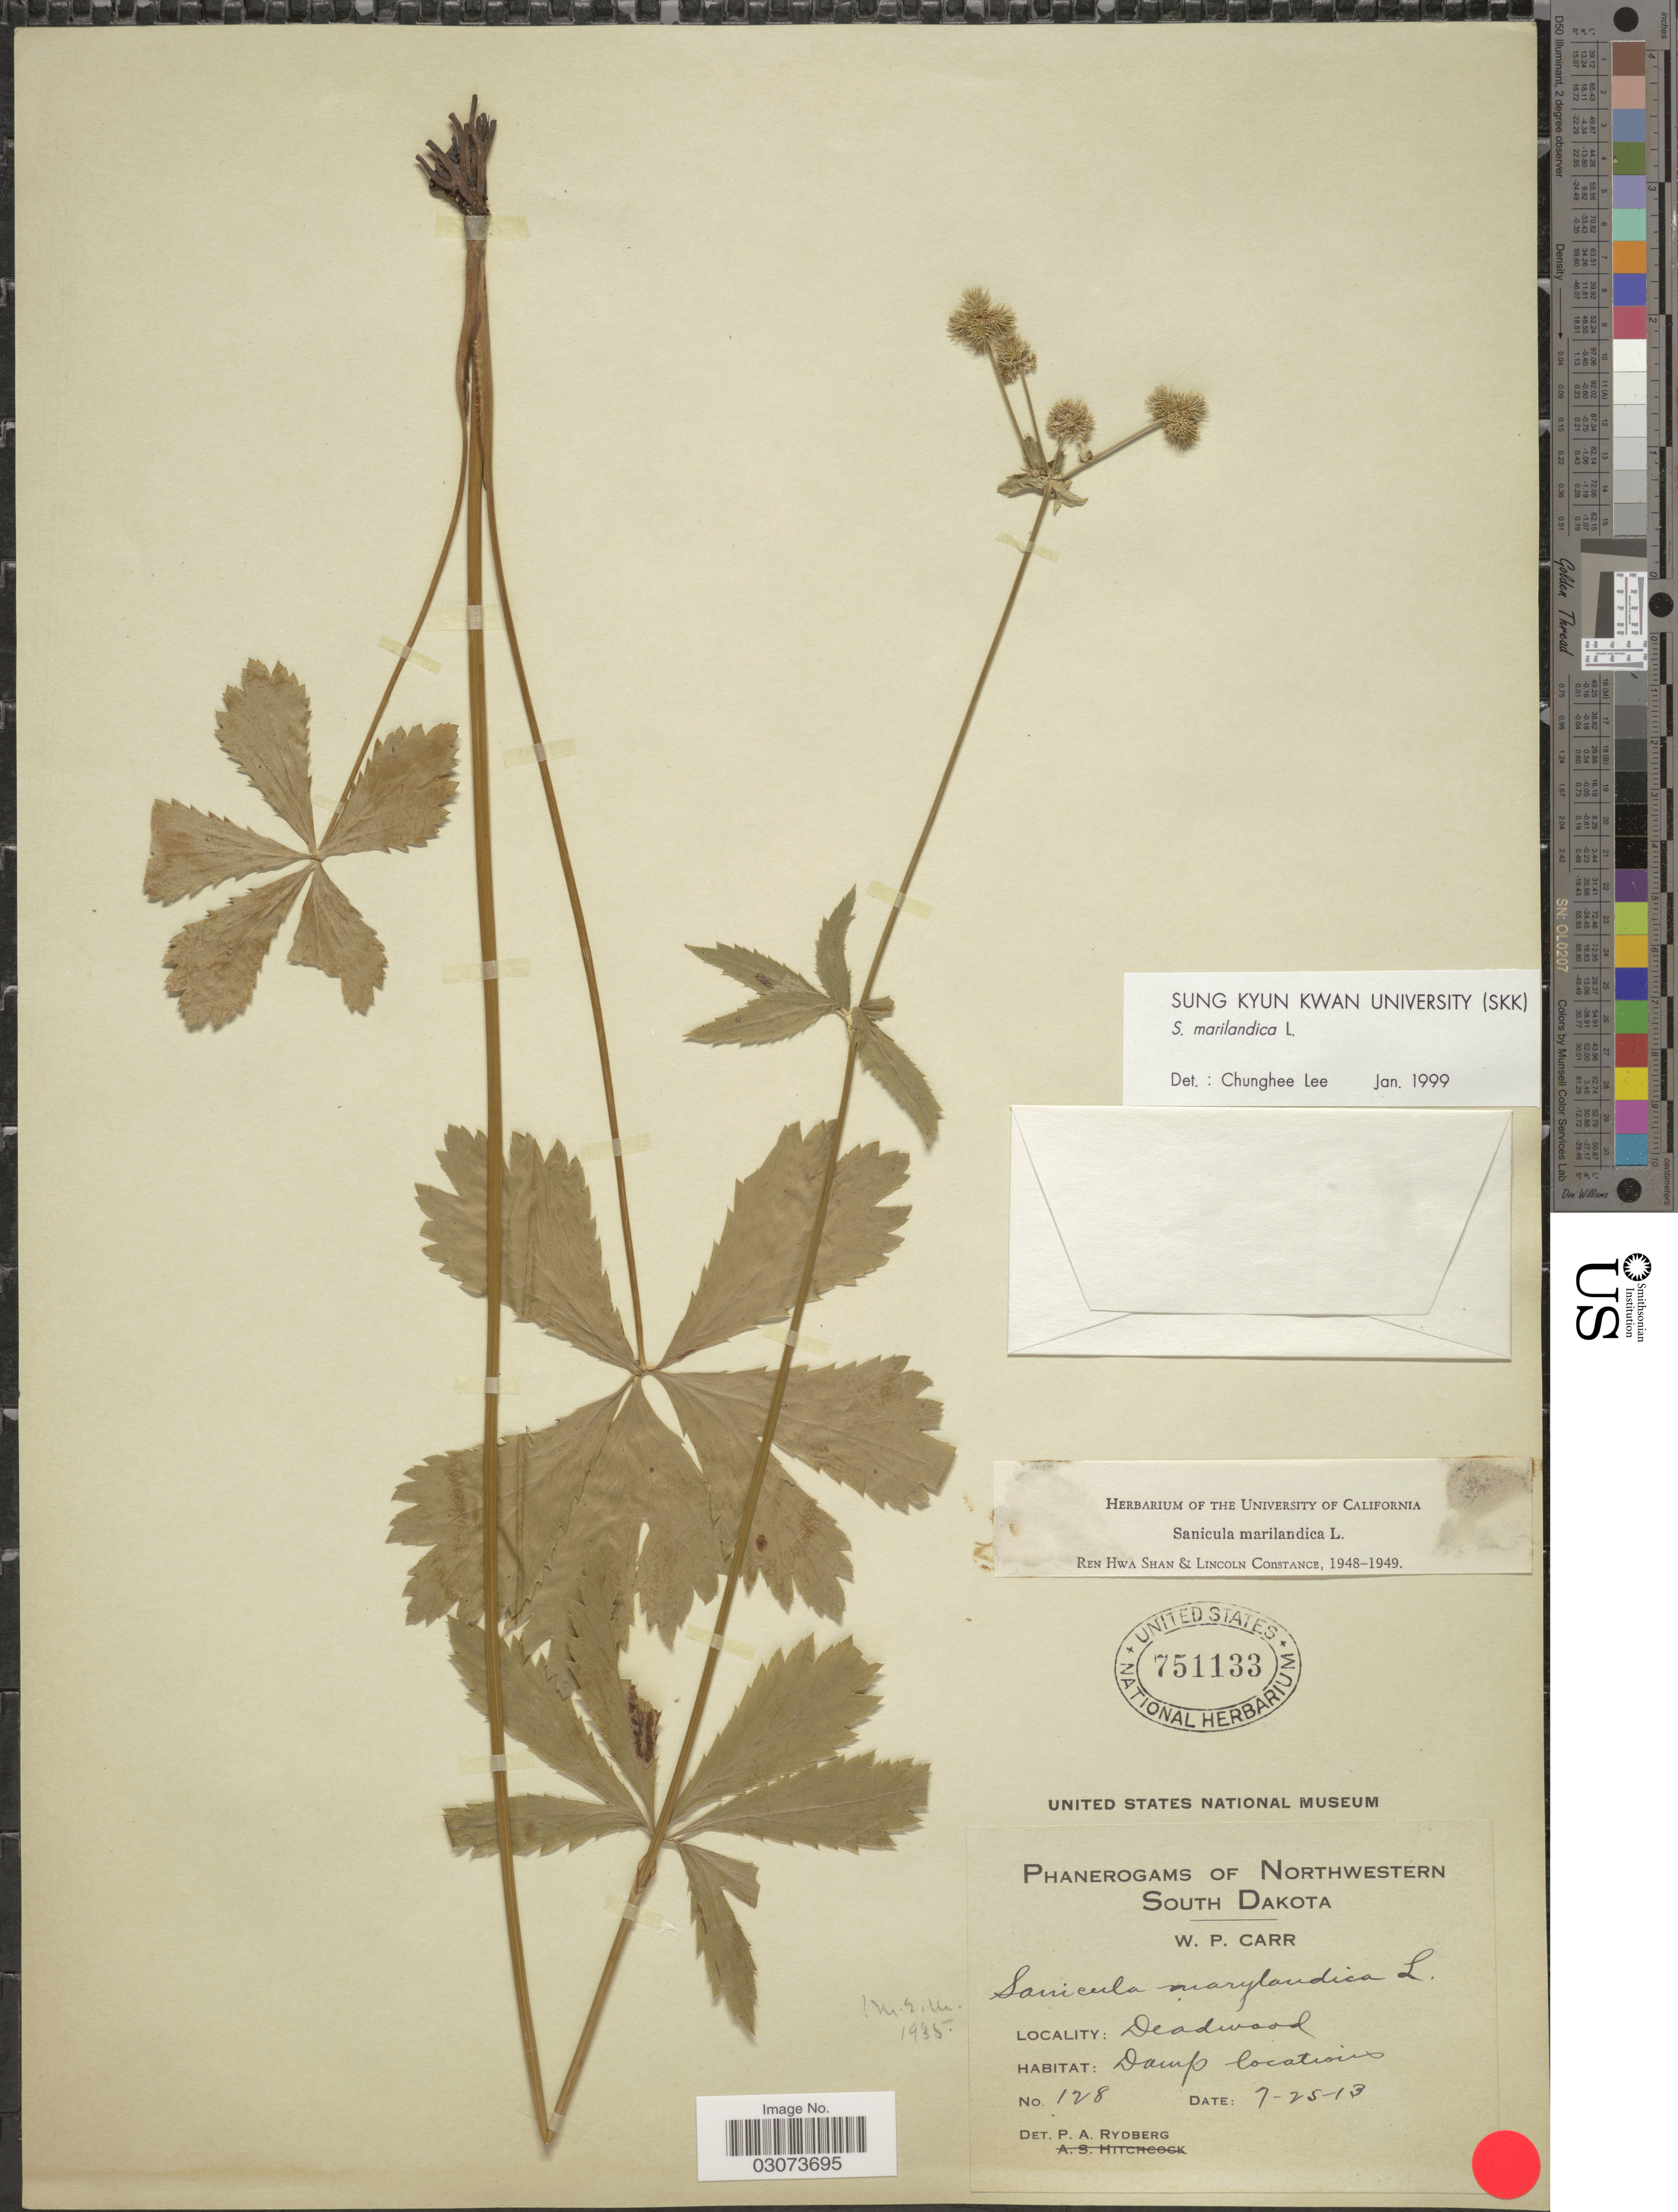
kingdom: Plantae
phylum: Tracheophyta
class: Magnoliopsida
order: Apiales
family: Apiaceae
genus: Sanicula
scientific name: Sanicula marilandica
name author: L.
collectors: W. Carr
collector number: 128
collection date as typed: Transcribed d/m/y: 25/7/13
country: United States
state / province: South Dakota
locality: Northwestern South Dakota. Deadwood.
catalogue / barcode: US 751133